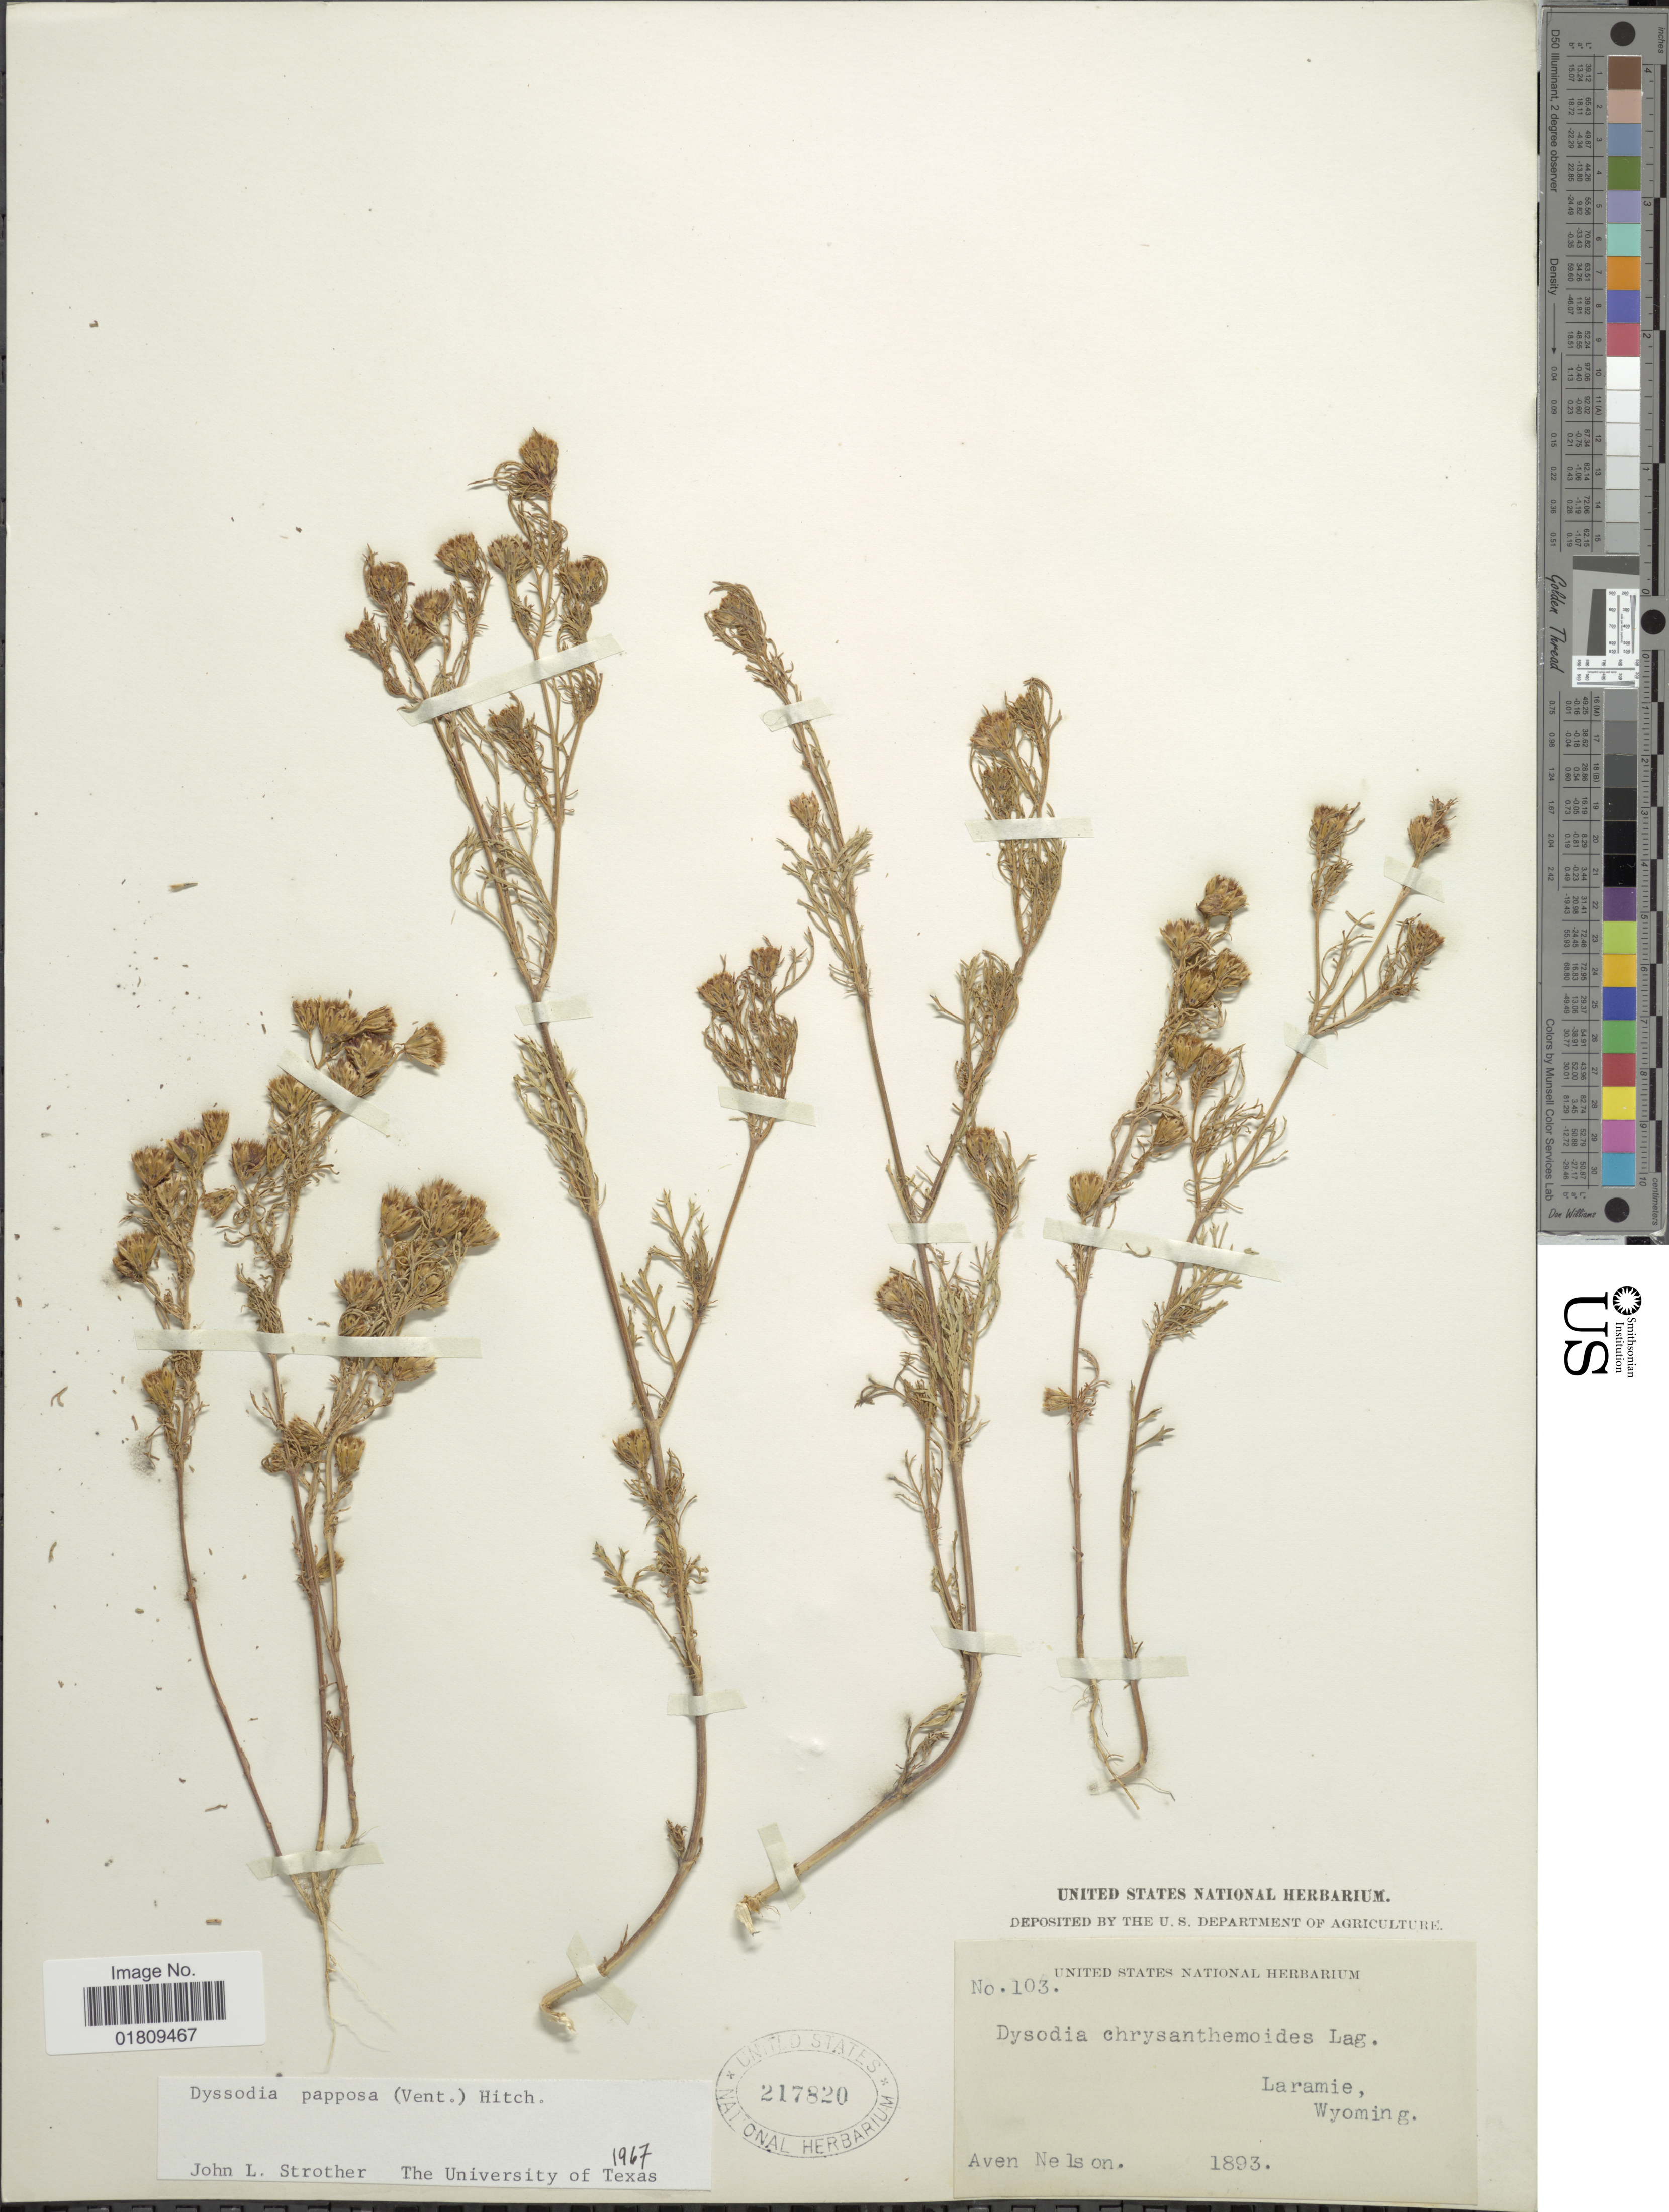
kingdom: Plantae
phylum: Tracheophyta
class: Magnoliopsida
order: Asterales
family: Asteraceae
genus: Dyssodia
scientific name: Dyssodia papposa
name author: (Vent.) Hitchc.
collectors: A. Nelson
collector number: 103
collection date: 1893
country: United States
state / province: Wyoming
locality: Laramie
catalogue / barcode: US 217820